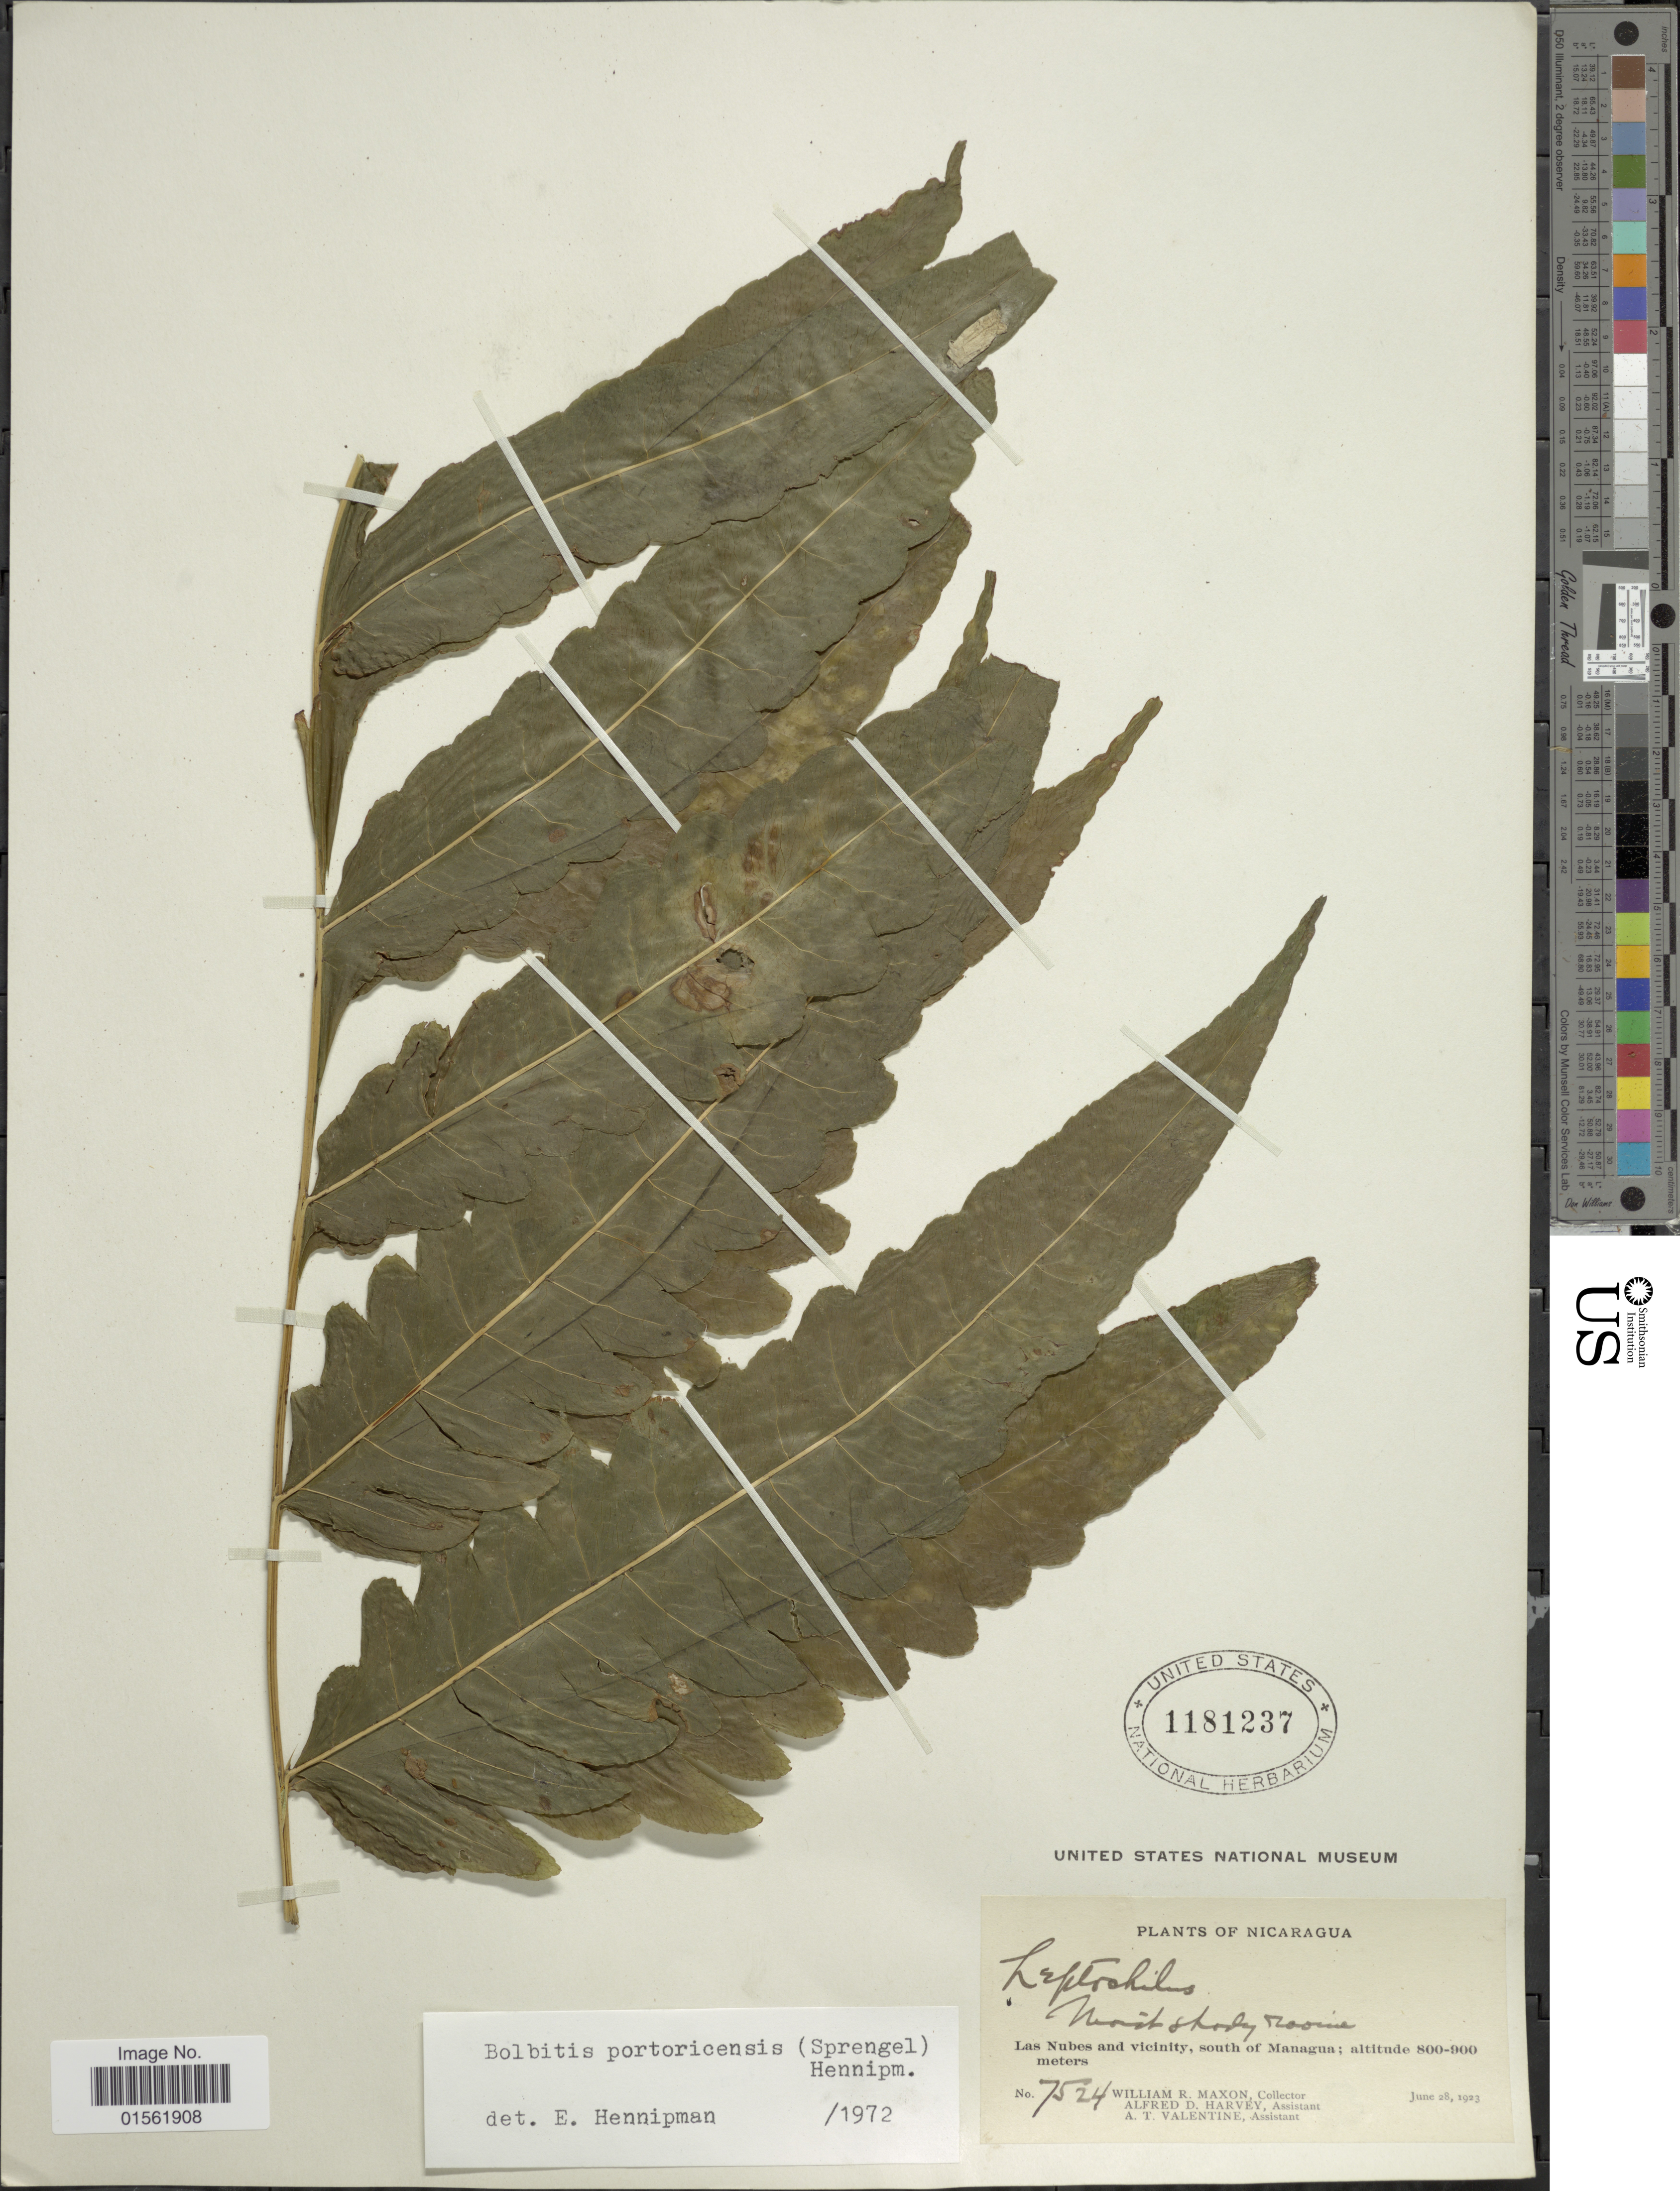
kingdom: Plantae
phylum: Tracheophyta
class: Polypodiopsida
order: Polypodiales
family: Dryopteridaceae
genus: Bolbitis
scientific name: Bolbitis portoricensis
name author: (Spreng.) Hennipman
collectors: W. R. Maxon, A. D. Harvey & A. Valentine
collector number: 7524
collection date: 1923-06-28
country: Nicaragua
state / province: Managua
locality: Las Nubes and vicinity, south of Managua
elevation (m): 800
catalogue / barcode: US 1181237